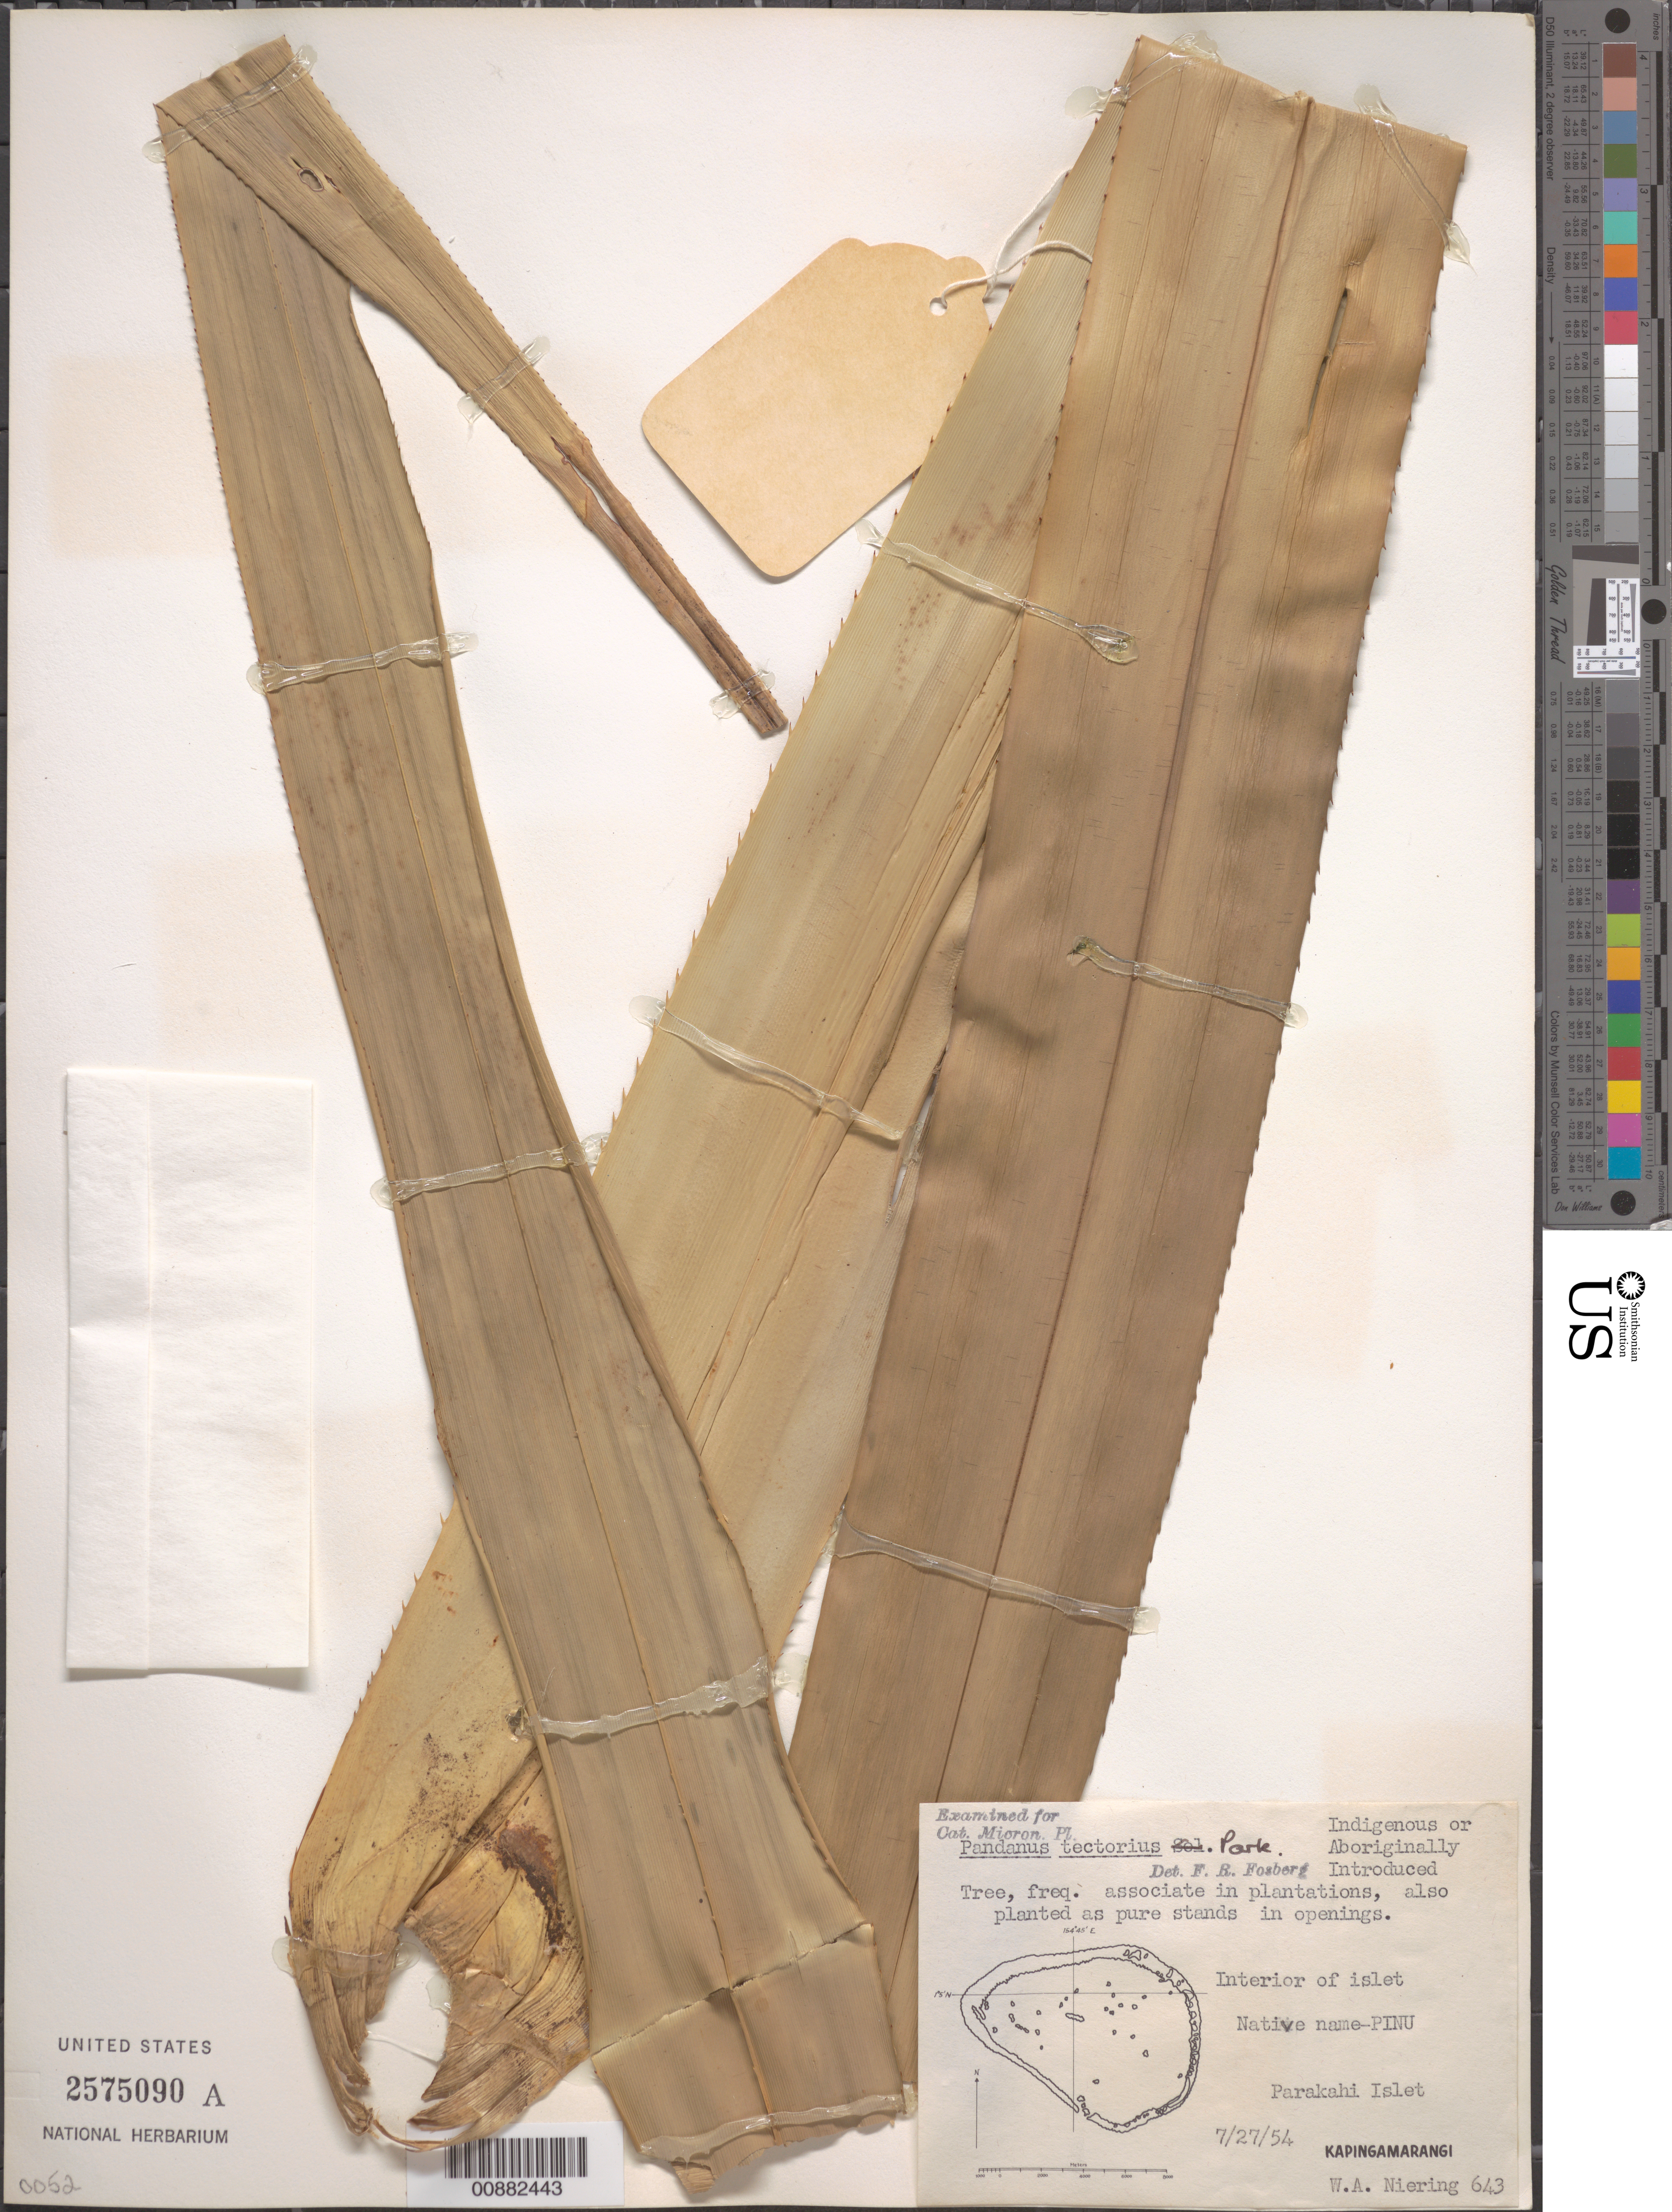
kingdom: Plantae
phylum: Tracheophyta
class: Liliopsida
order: Pandanales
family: Pandanaceae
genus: Pandanus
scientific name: Pandanus tectorius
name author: Parkinson ex DuRoi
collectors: W. Niering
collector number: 643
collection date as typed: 27 Jul 1854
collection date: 1854-07-27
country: Micronesia, Federated States of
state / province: Pohnpei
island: Kapingamarangi Atoll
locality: Interior of islet. Parakahi Islet.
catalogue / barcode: US 2575090